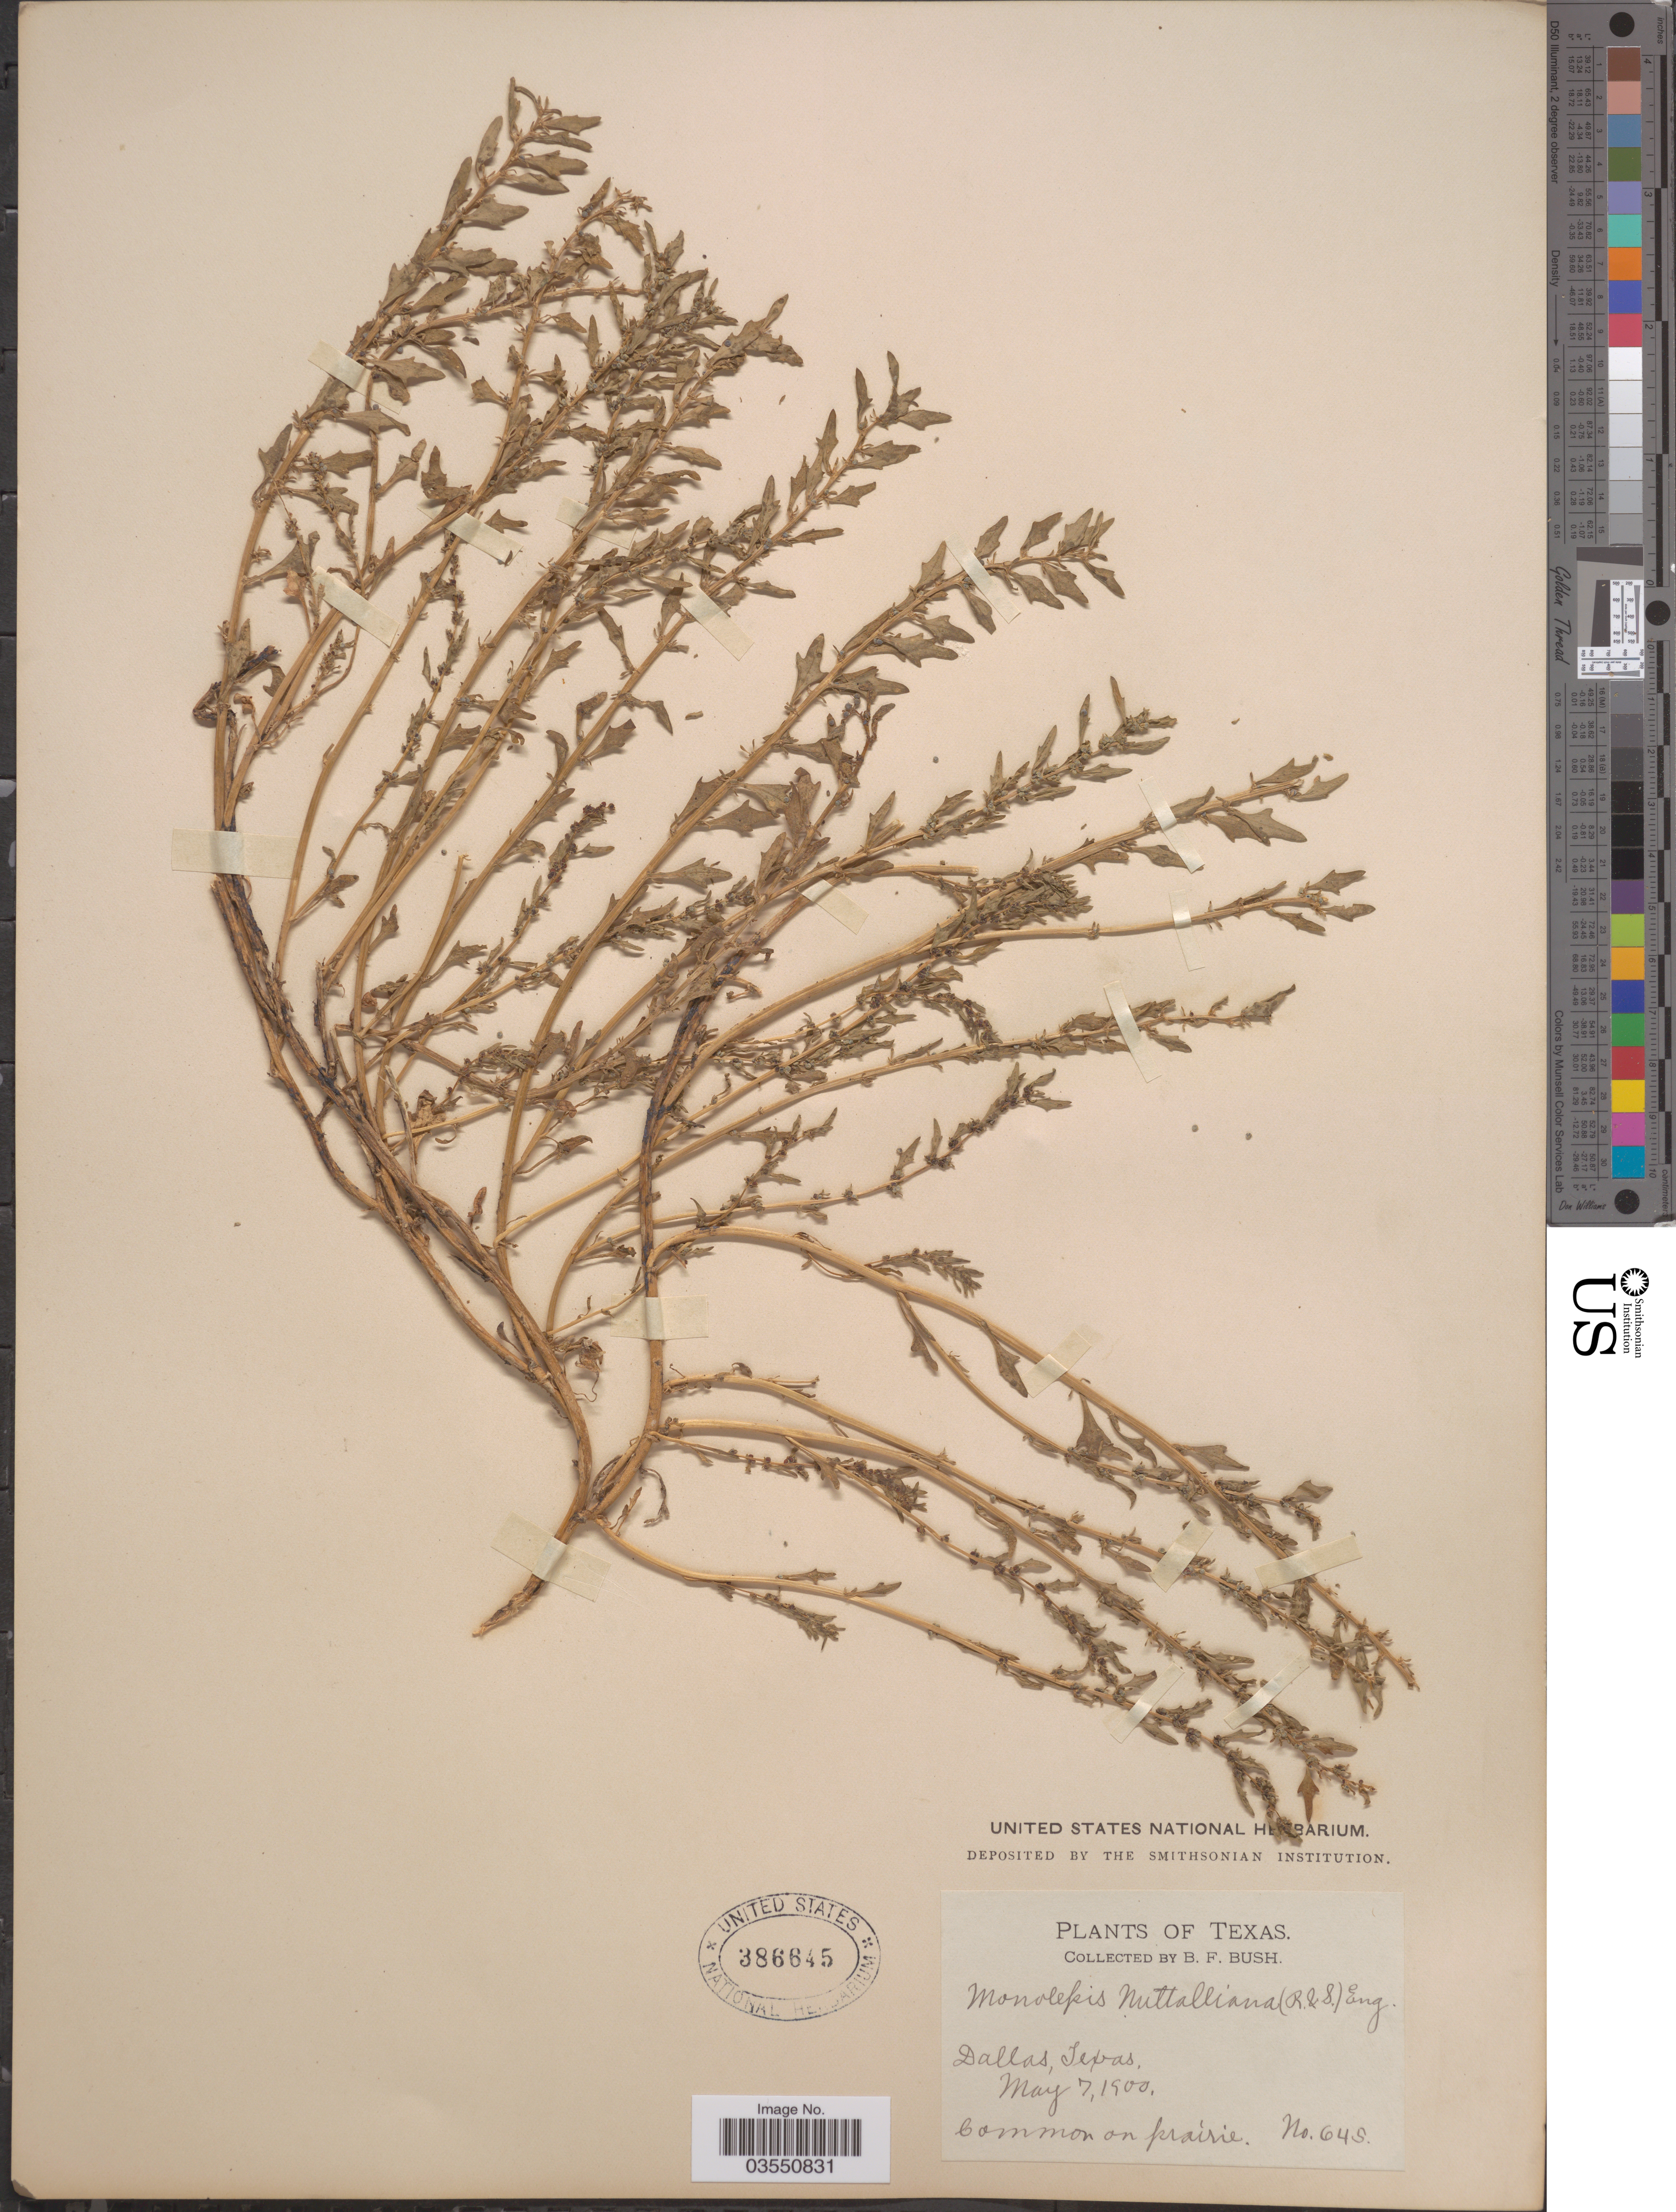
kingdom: Plantae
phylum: Tracheophyta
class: Magnoliopsida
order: Caryophyllales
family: Amaranthaceae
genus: Blitum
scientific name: Blitum nuttallianum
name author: Schult.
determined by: U.S. National Herbarium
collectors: B. F. Bush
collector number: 645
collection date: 1900-05-07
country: United States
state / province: Texas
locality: Dallas.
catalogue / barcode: US 386645